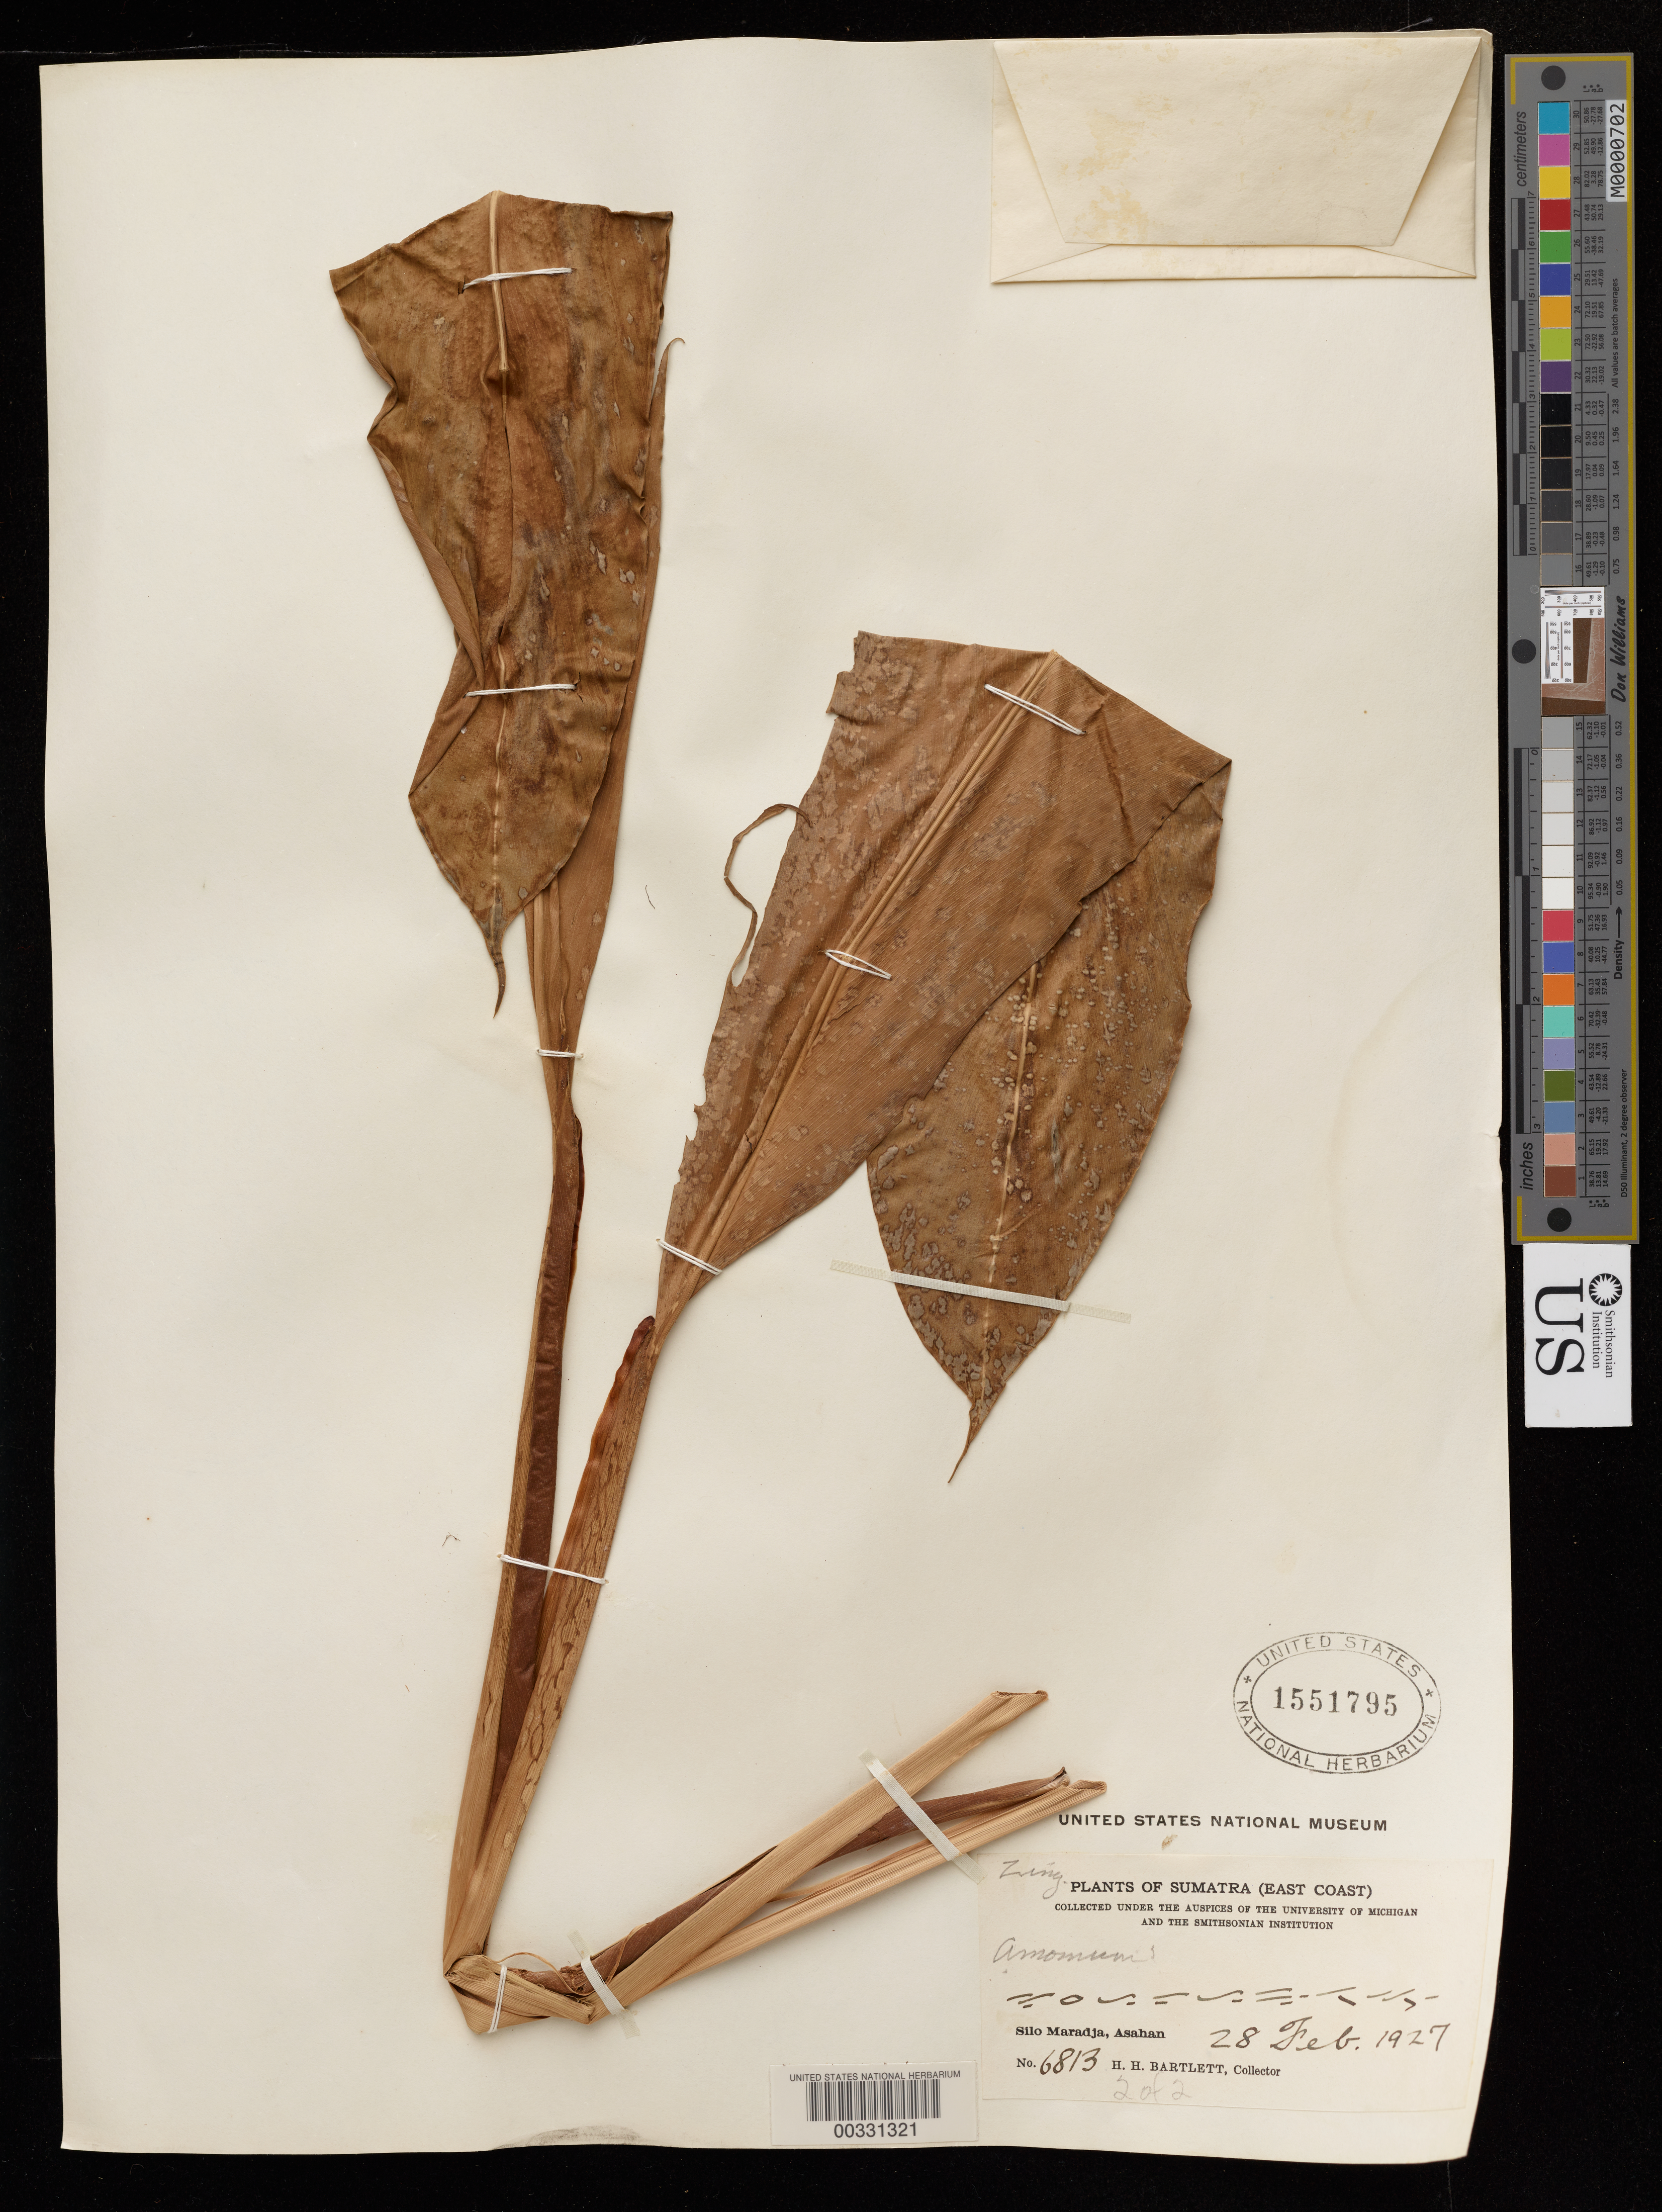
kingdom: Plantae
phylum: Tracheophyta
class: Liliopsida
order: Zingiberales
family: Zingiberaceae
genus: Amomum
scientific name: Amomum sp.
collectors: H. H. Bartlett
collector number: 6813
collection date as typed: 28 Feb 1927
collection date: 1927-02-28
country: Indonesia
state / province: Sumatra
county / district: Sumatera Utara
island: Sumatra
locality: Silo Maradja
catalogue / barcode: US 1551795